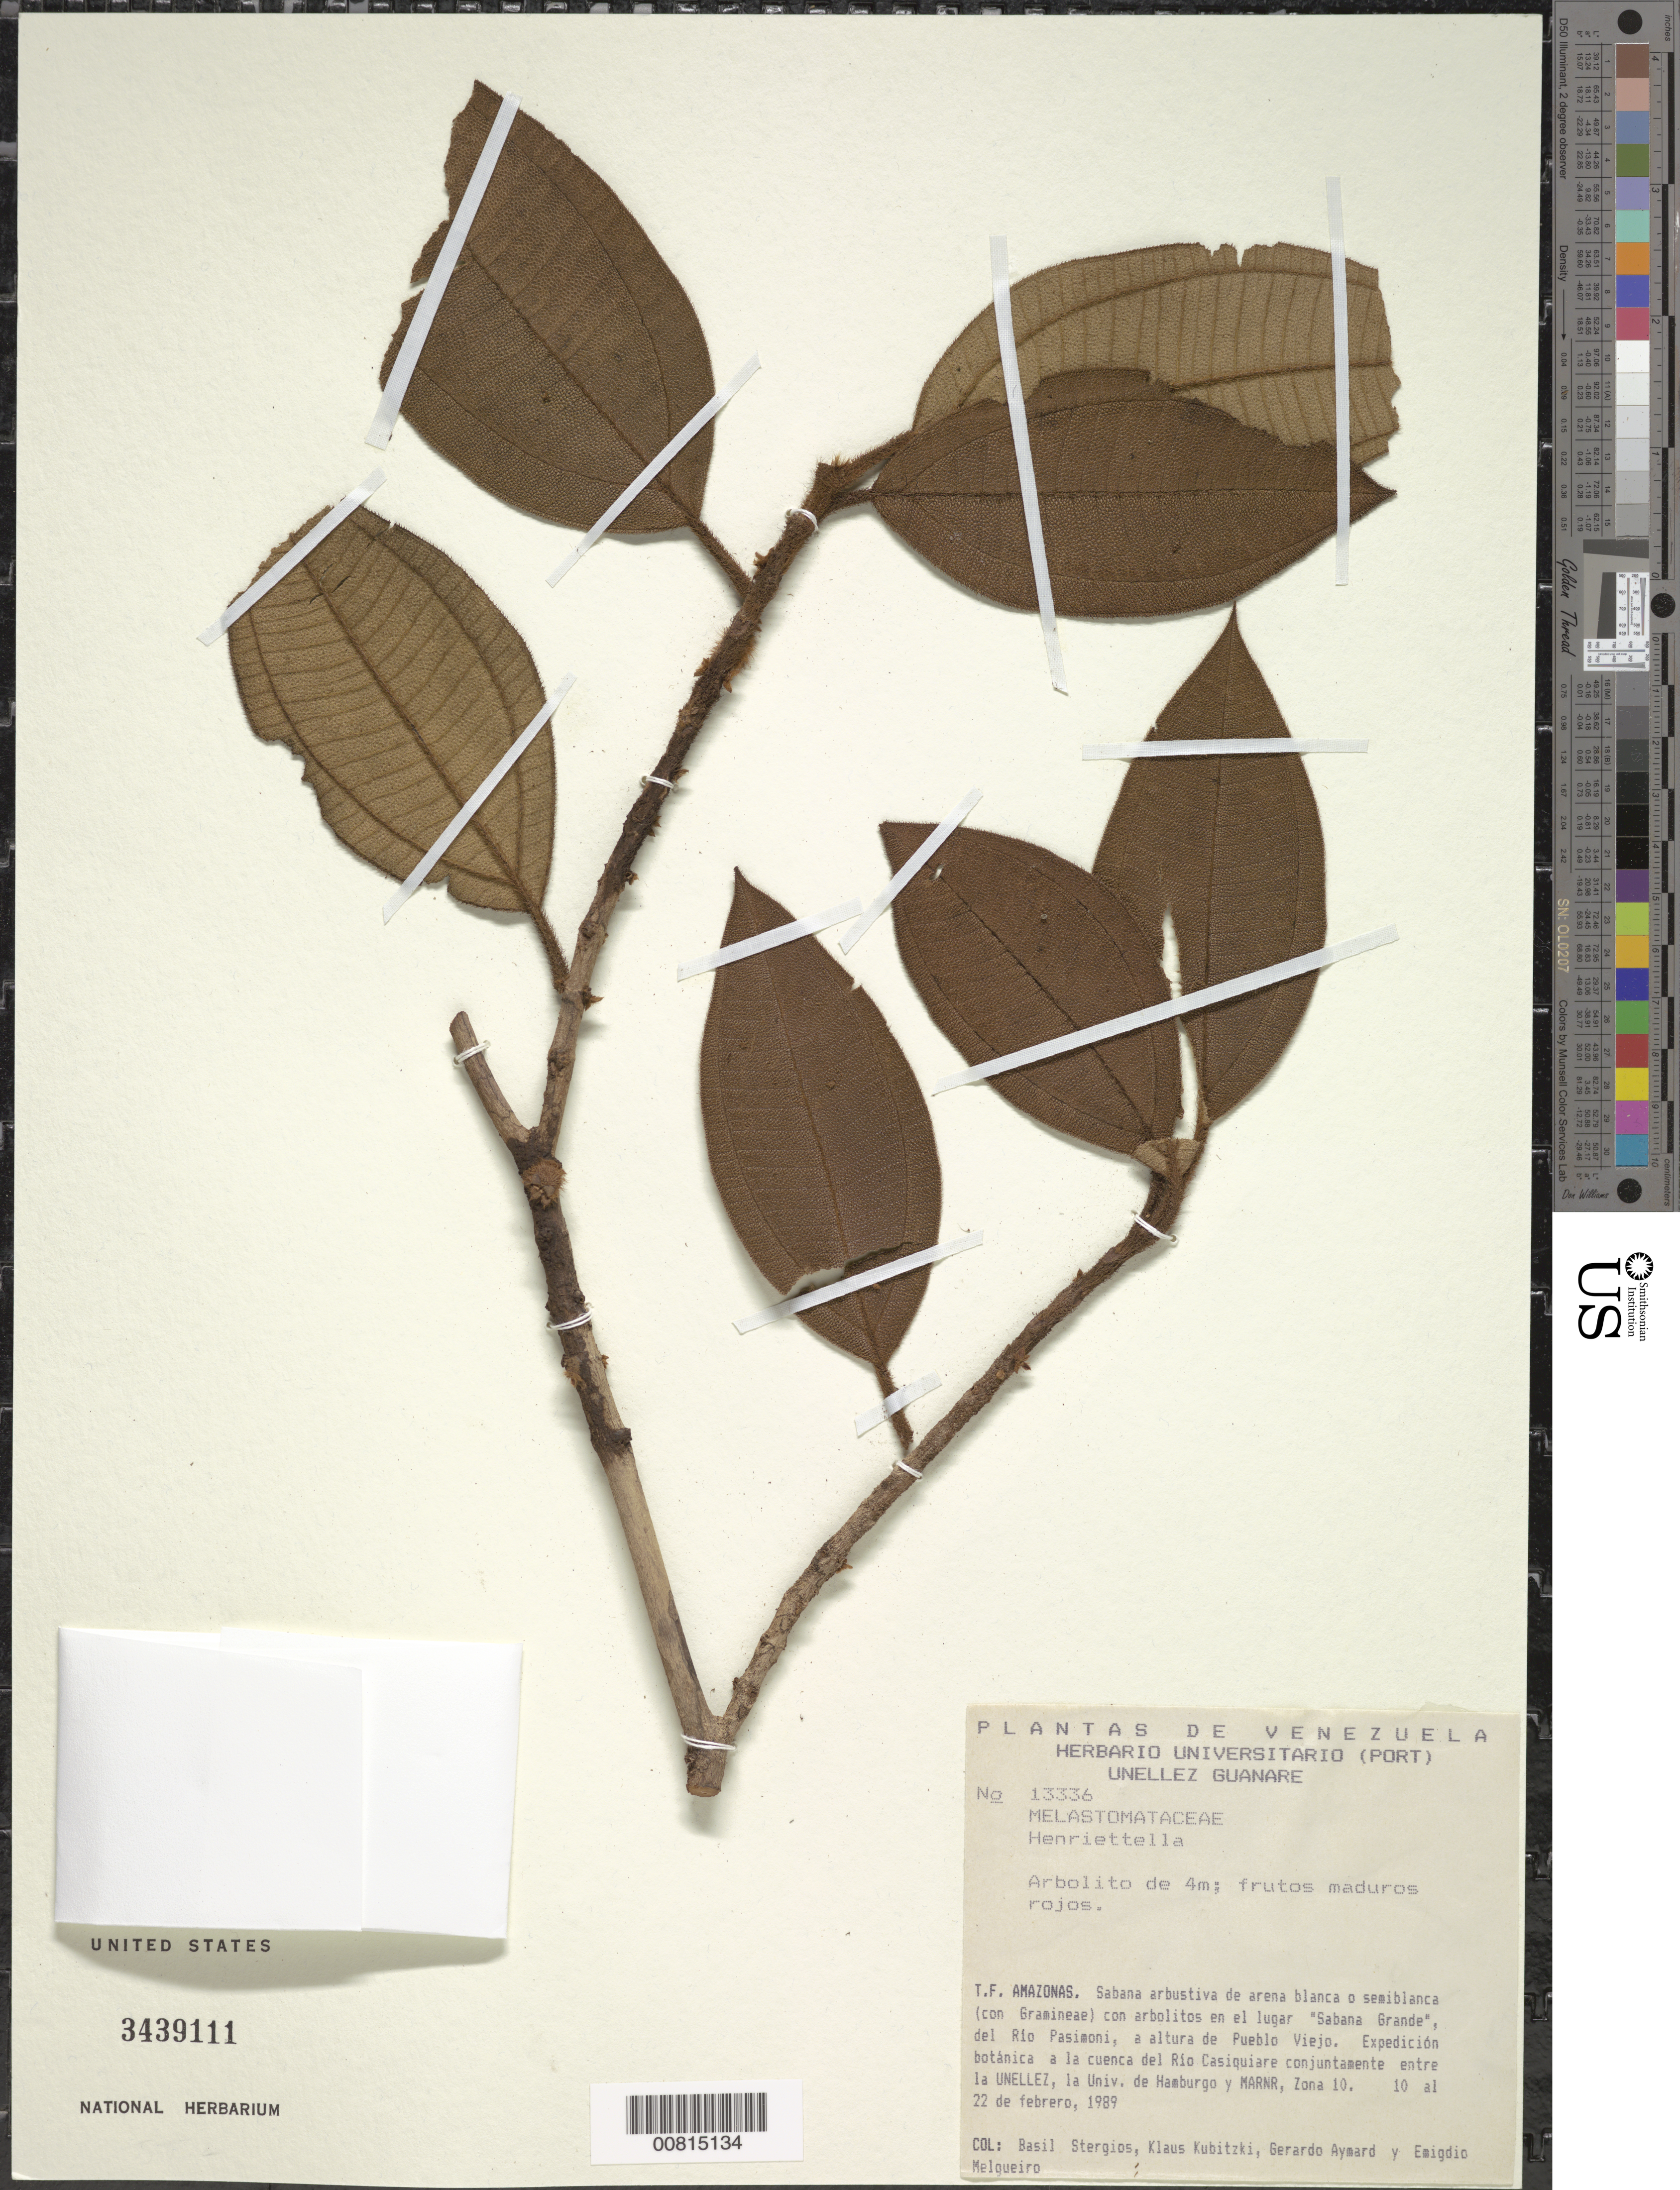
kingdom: Plantae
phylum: Tracheophyta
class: Magnoliopsida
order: Myrtales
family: Melastomataceae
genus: Henriettea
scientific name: Henriettea sp.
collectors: B. G. Stergios, K. Kubitzki, G. A. Aymard & E. Melgueiro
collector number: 13336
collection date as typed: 10-Feb-89 to 22-Feb-89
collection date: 1989-02-10/1989-02-22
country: Venezuela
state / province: Amazonas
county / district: Río Negro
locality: Río Casiquiare, "Sabana Grande", Río Pasimoni, a altura de Pueblo Viejo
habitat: Sabana arbustiva con arbolitos de arena blanca o semiblanca (con Gramineae) en el luga sabana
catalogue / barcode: US 3439111